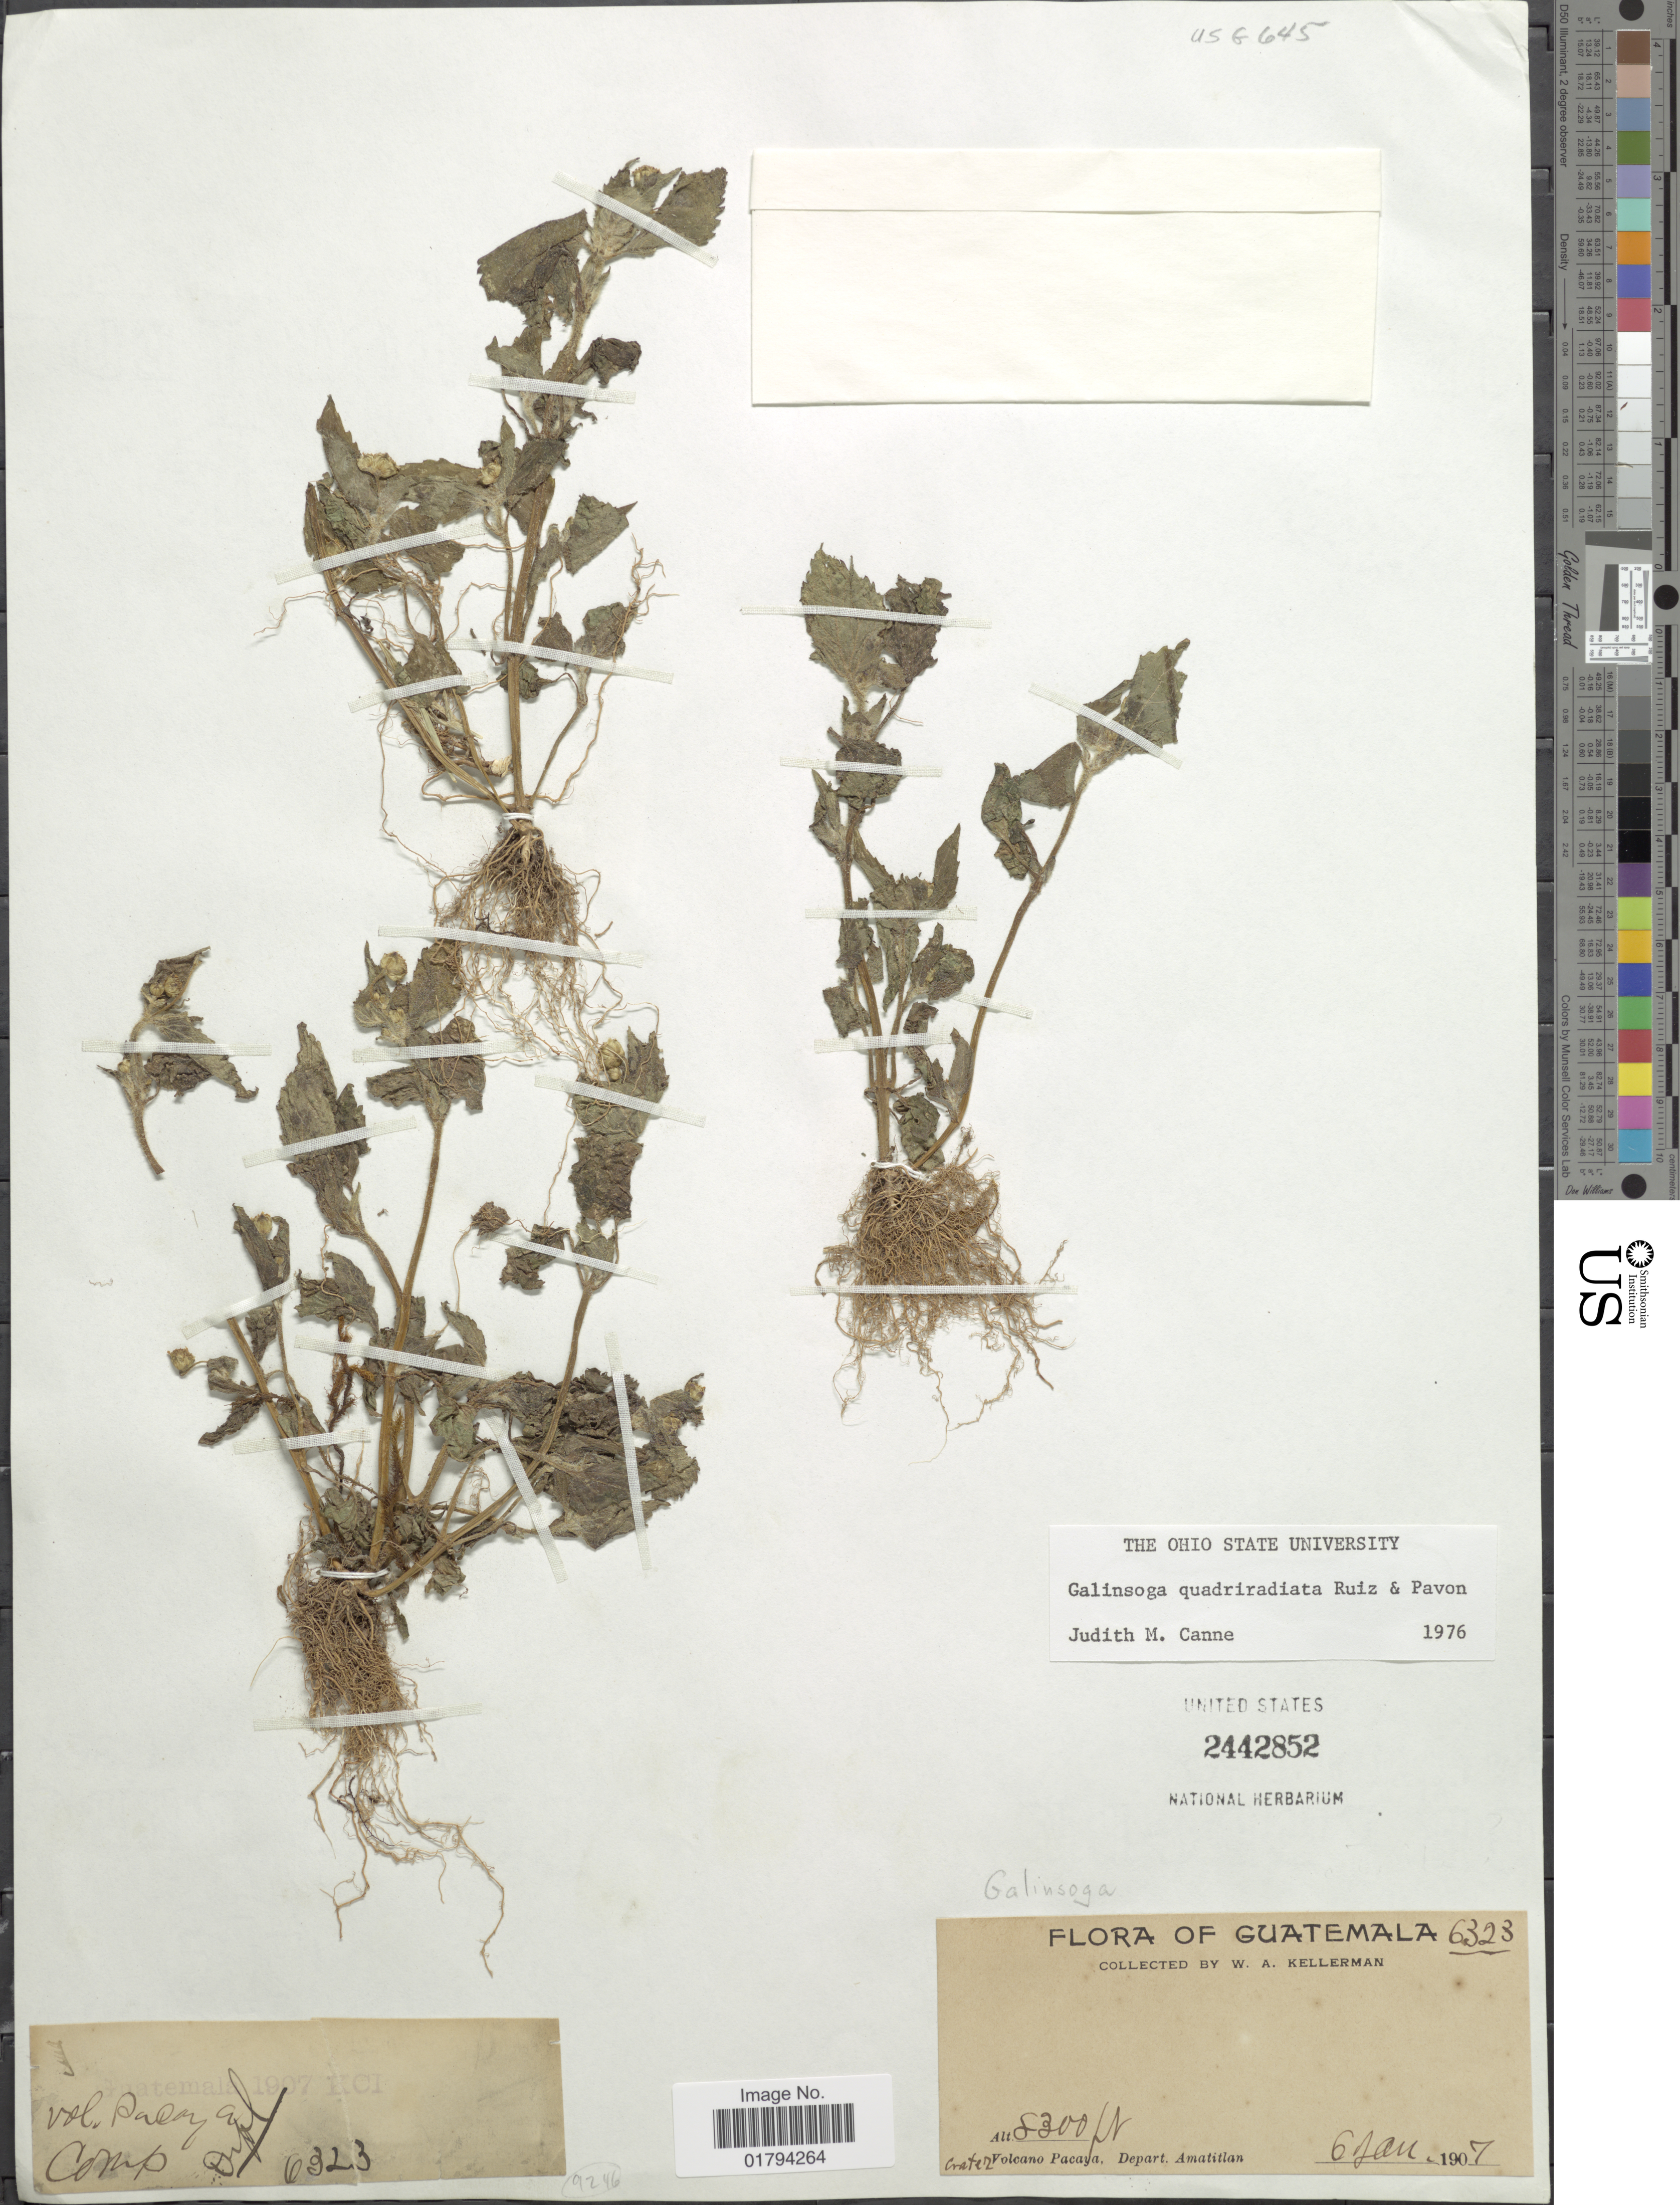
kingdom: Plantae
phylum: Tracheophyta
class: Magnoliopsida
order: Asterales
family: Asteraceae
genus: Galinsoga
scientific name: Galinsoga quadriradiata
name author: Ruiz & Pav.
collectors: W. Kellerman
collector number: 6323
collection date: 1907-01-06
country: Guatemala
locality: Crater Volcan Pacaya, Depart. Amatitlan.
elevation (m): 2530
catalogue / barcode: US 244285